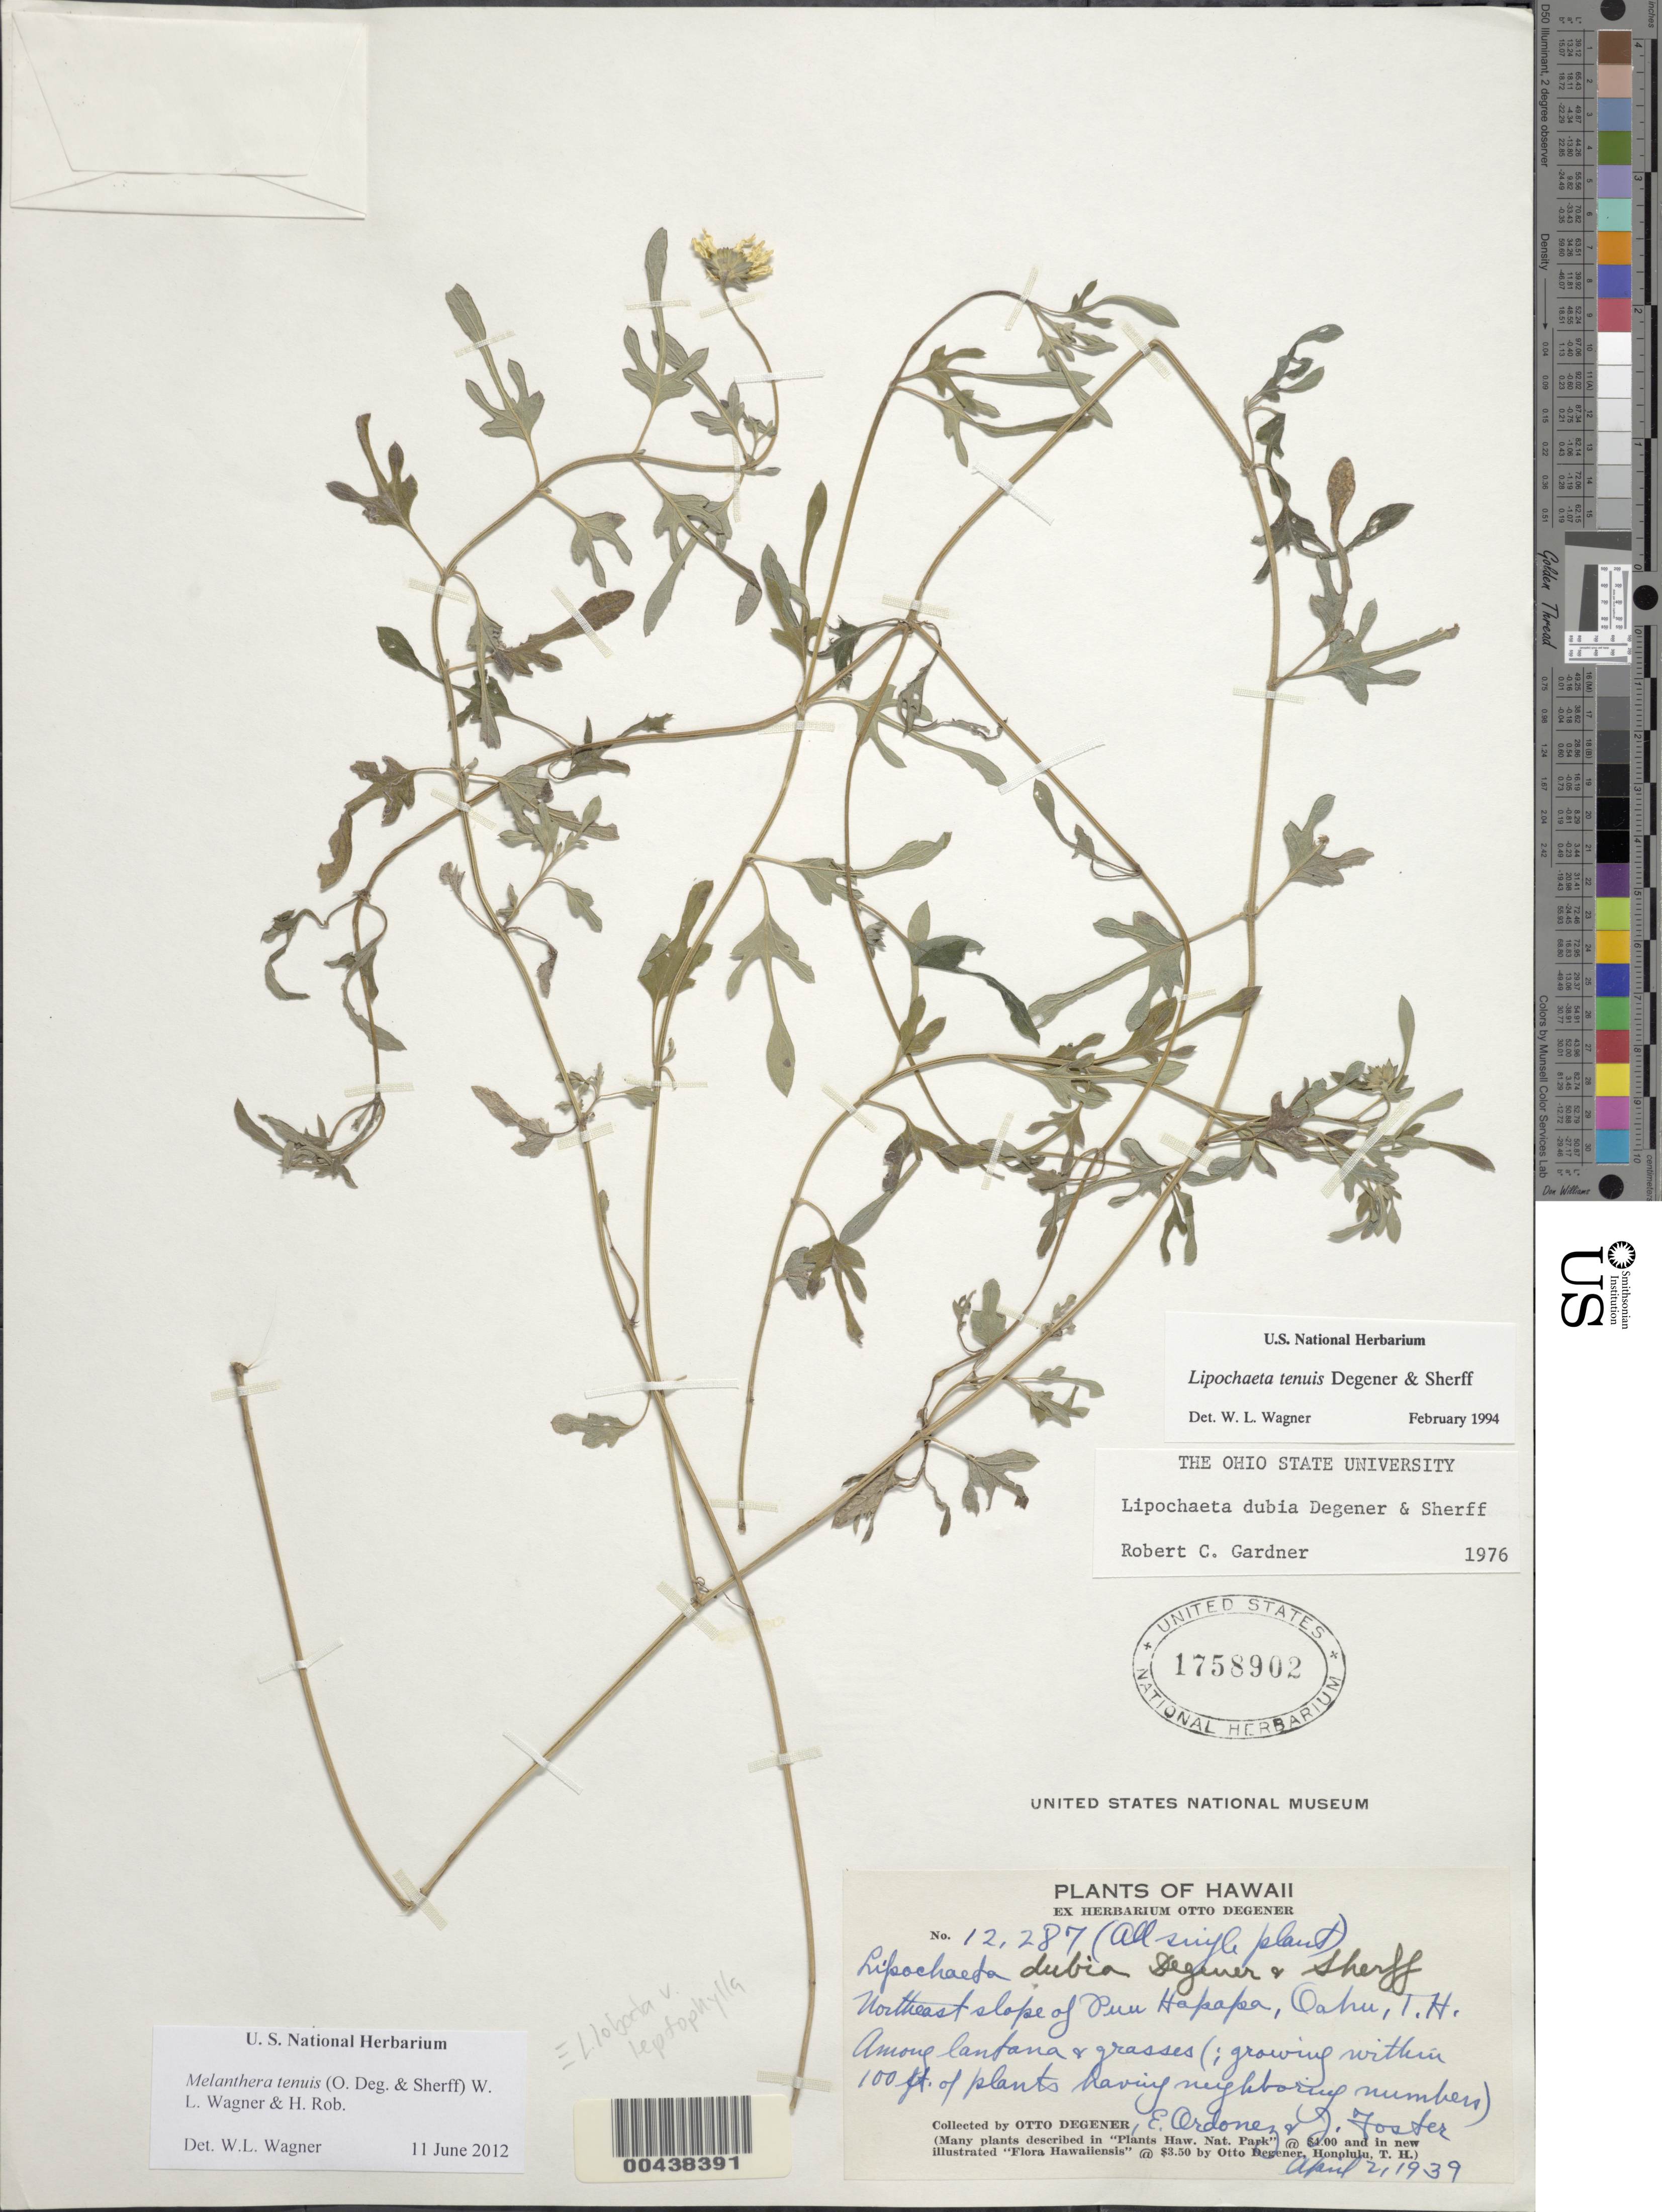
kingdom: Plantae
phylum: Tracheophyta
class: Magnoliopsida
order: Asterales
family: Asteraceae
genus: Wollastonia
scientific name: Wollastonia tenuis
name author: (O. Deg. & Sherff) Orchard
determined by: Wagner, W. L., (BOT), Smithsonian Institution - National Museum of Natural History (UNITED STATES)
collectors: O. Degener, E. Ordonez & J. Foster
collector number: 12287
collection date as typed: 2 Apr 1939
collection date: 1939-04-02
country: United States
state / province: Hawaii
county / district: Honolulu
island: Oahu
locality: NE slope of Puu Hapapa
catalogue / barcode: US 1758902